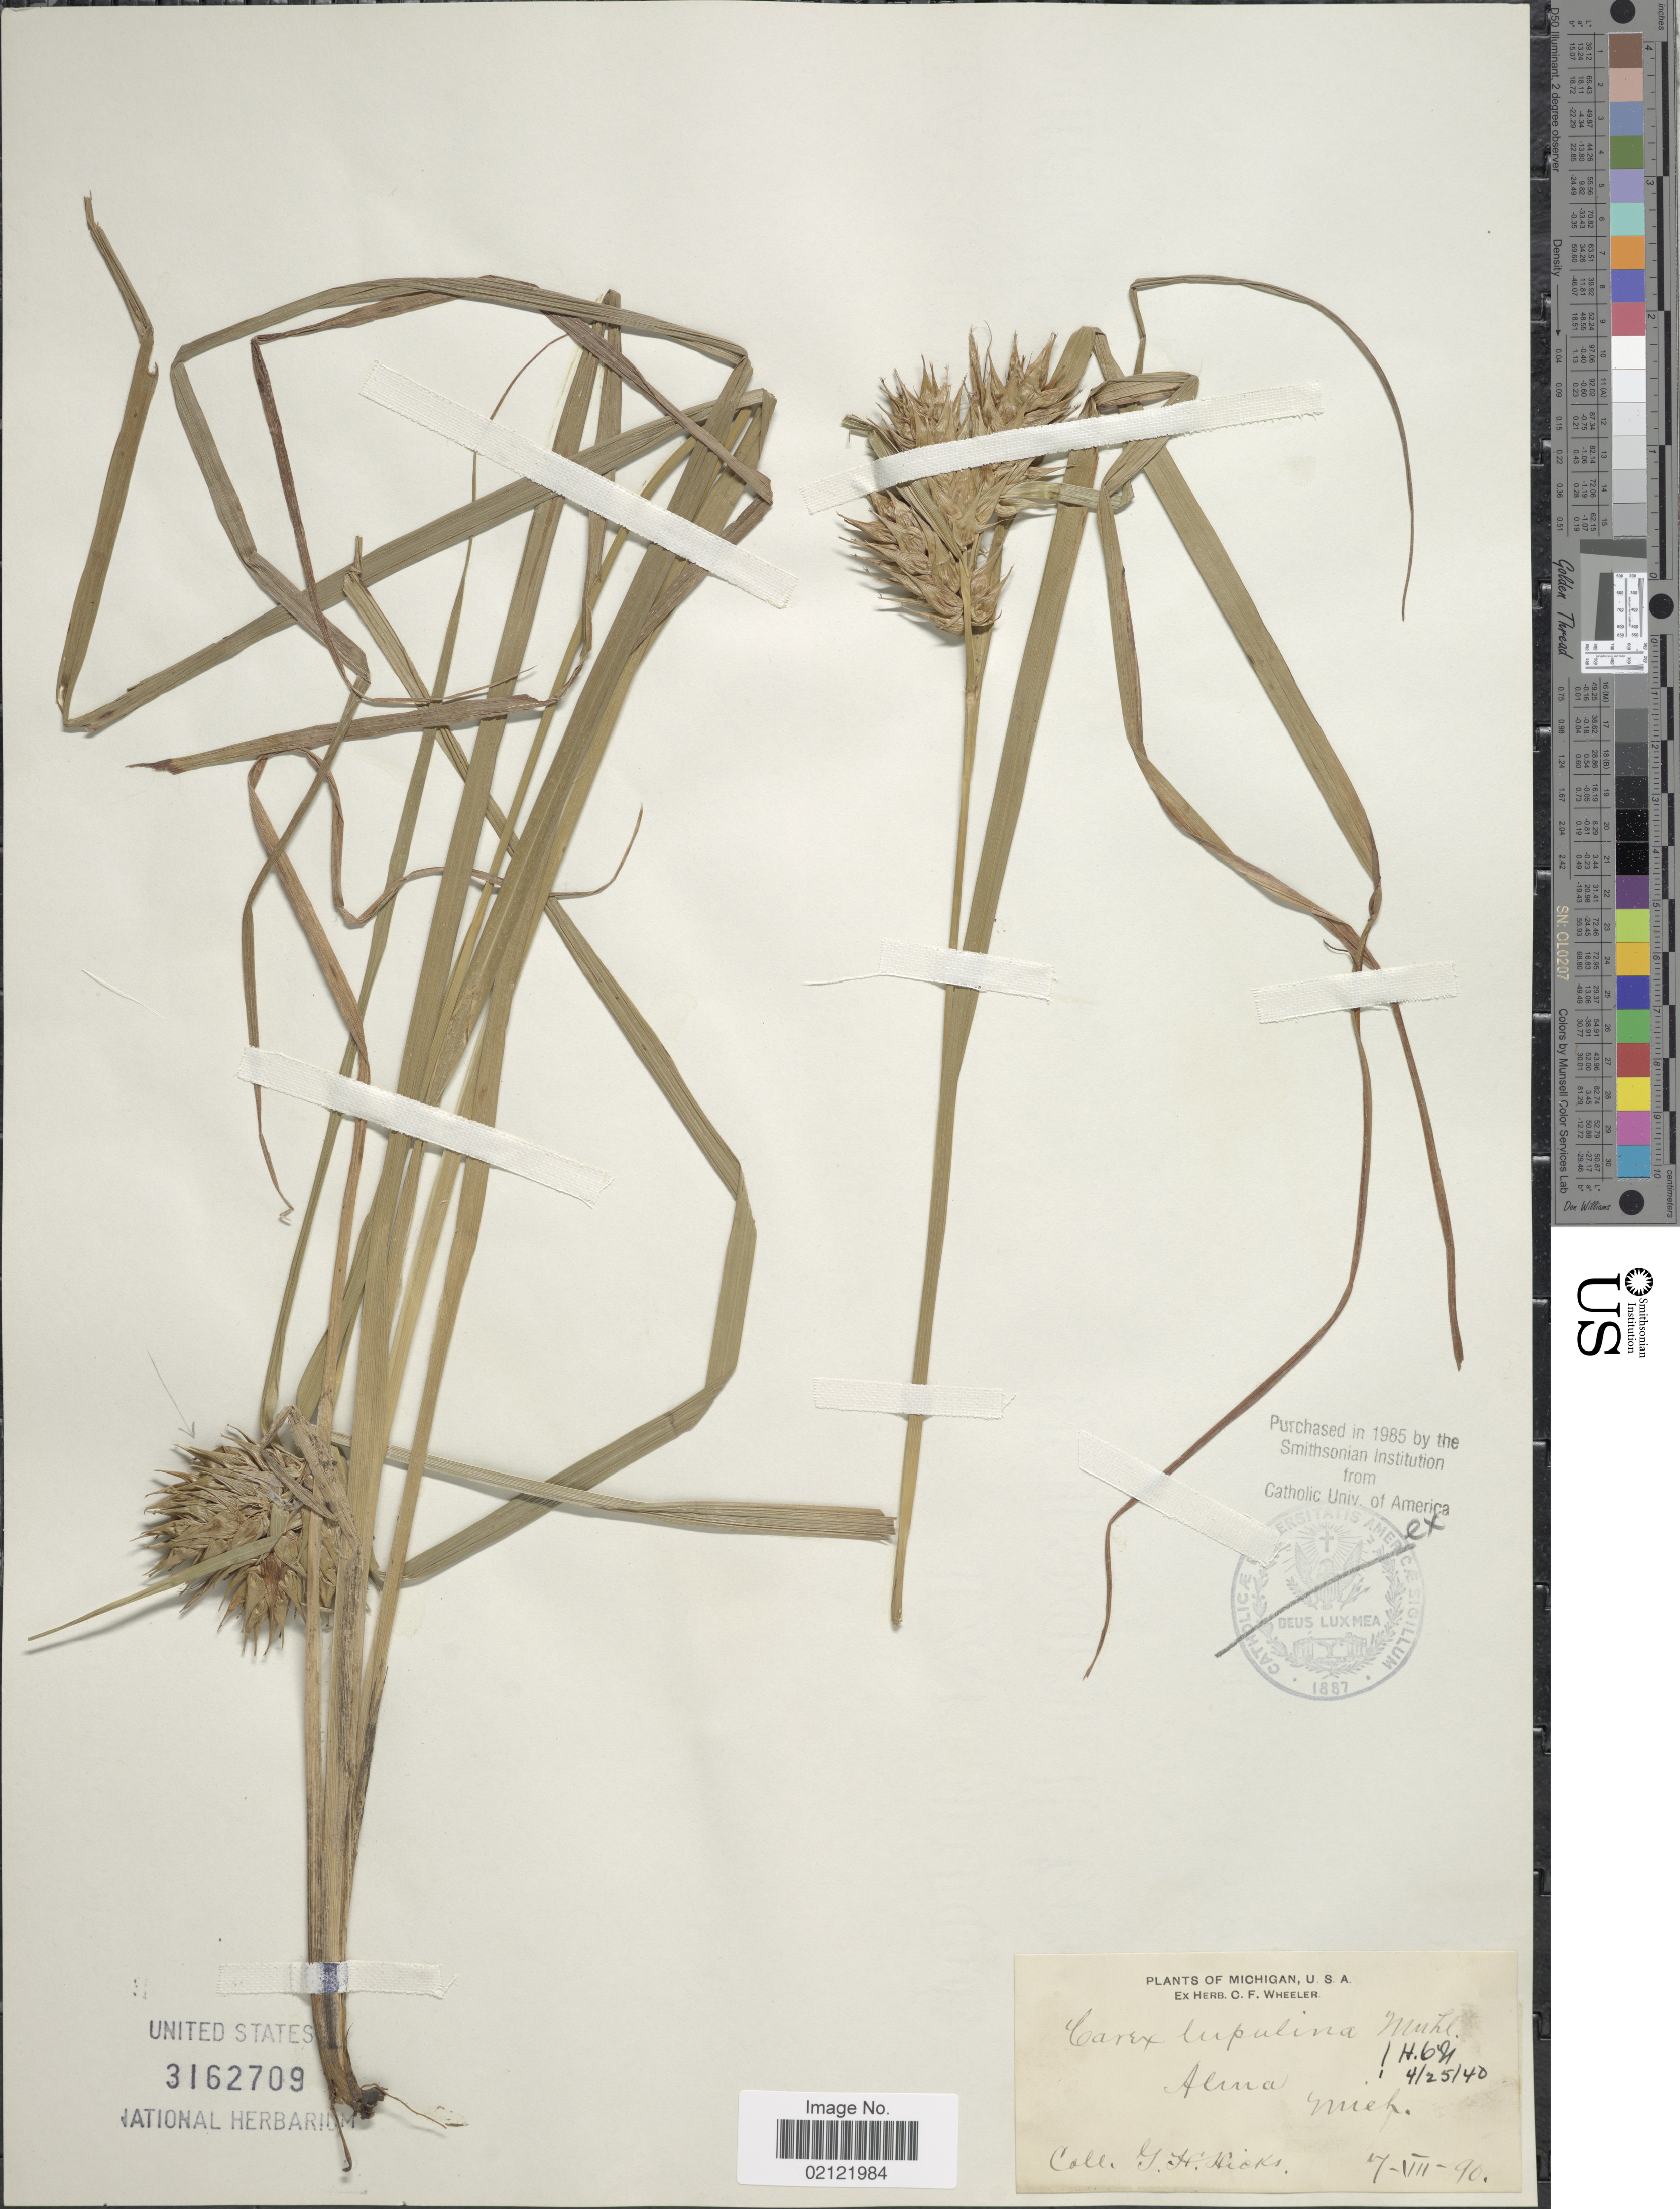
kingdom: Plantae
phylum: Tracheophyta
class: Liliopsida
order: Poales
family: Cyperaceae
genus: Carex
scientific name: Carex lupulina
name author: Muhl. ex Willd.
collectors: G. Hicks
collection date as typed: Transcribed d/m/y: 7/7/90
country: United States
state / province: Michigan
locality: Alma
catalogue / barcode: US 3162709